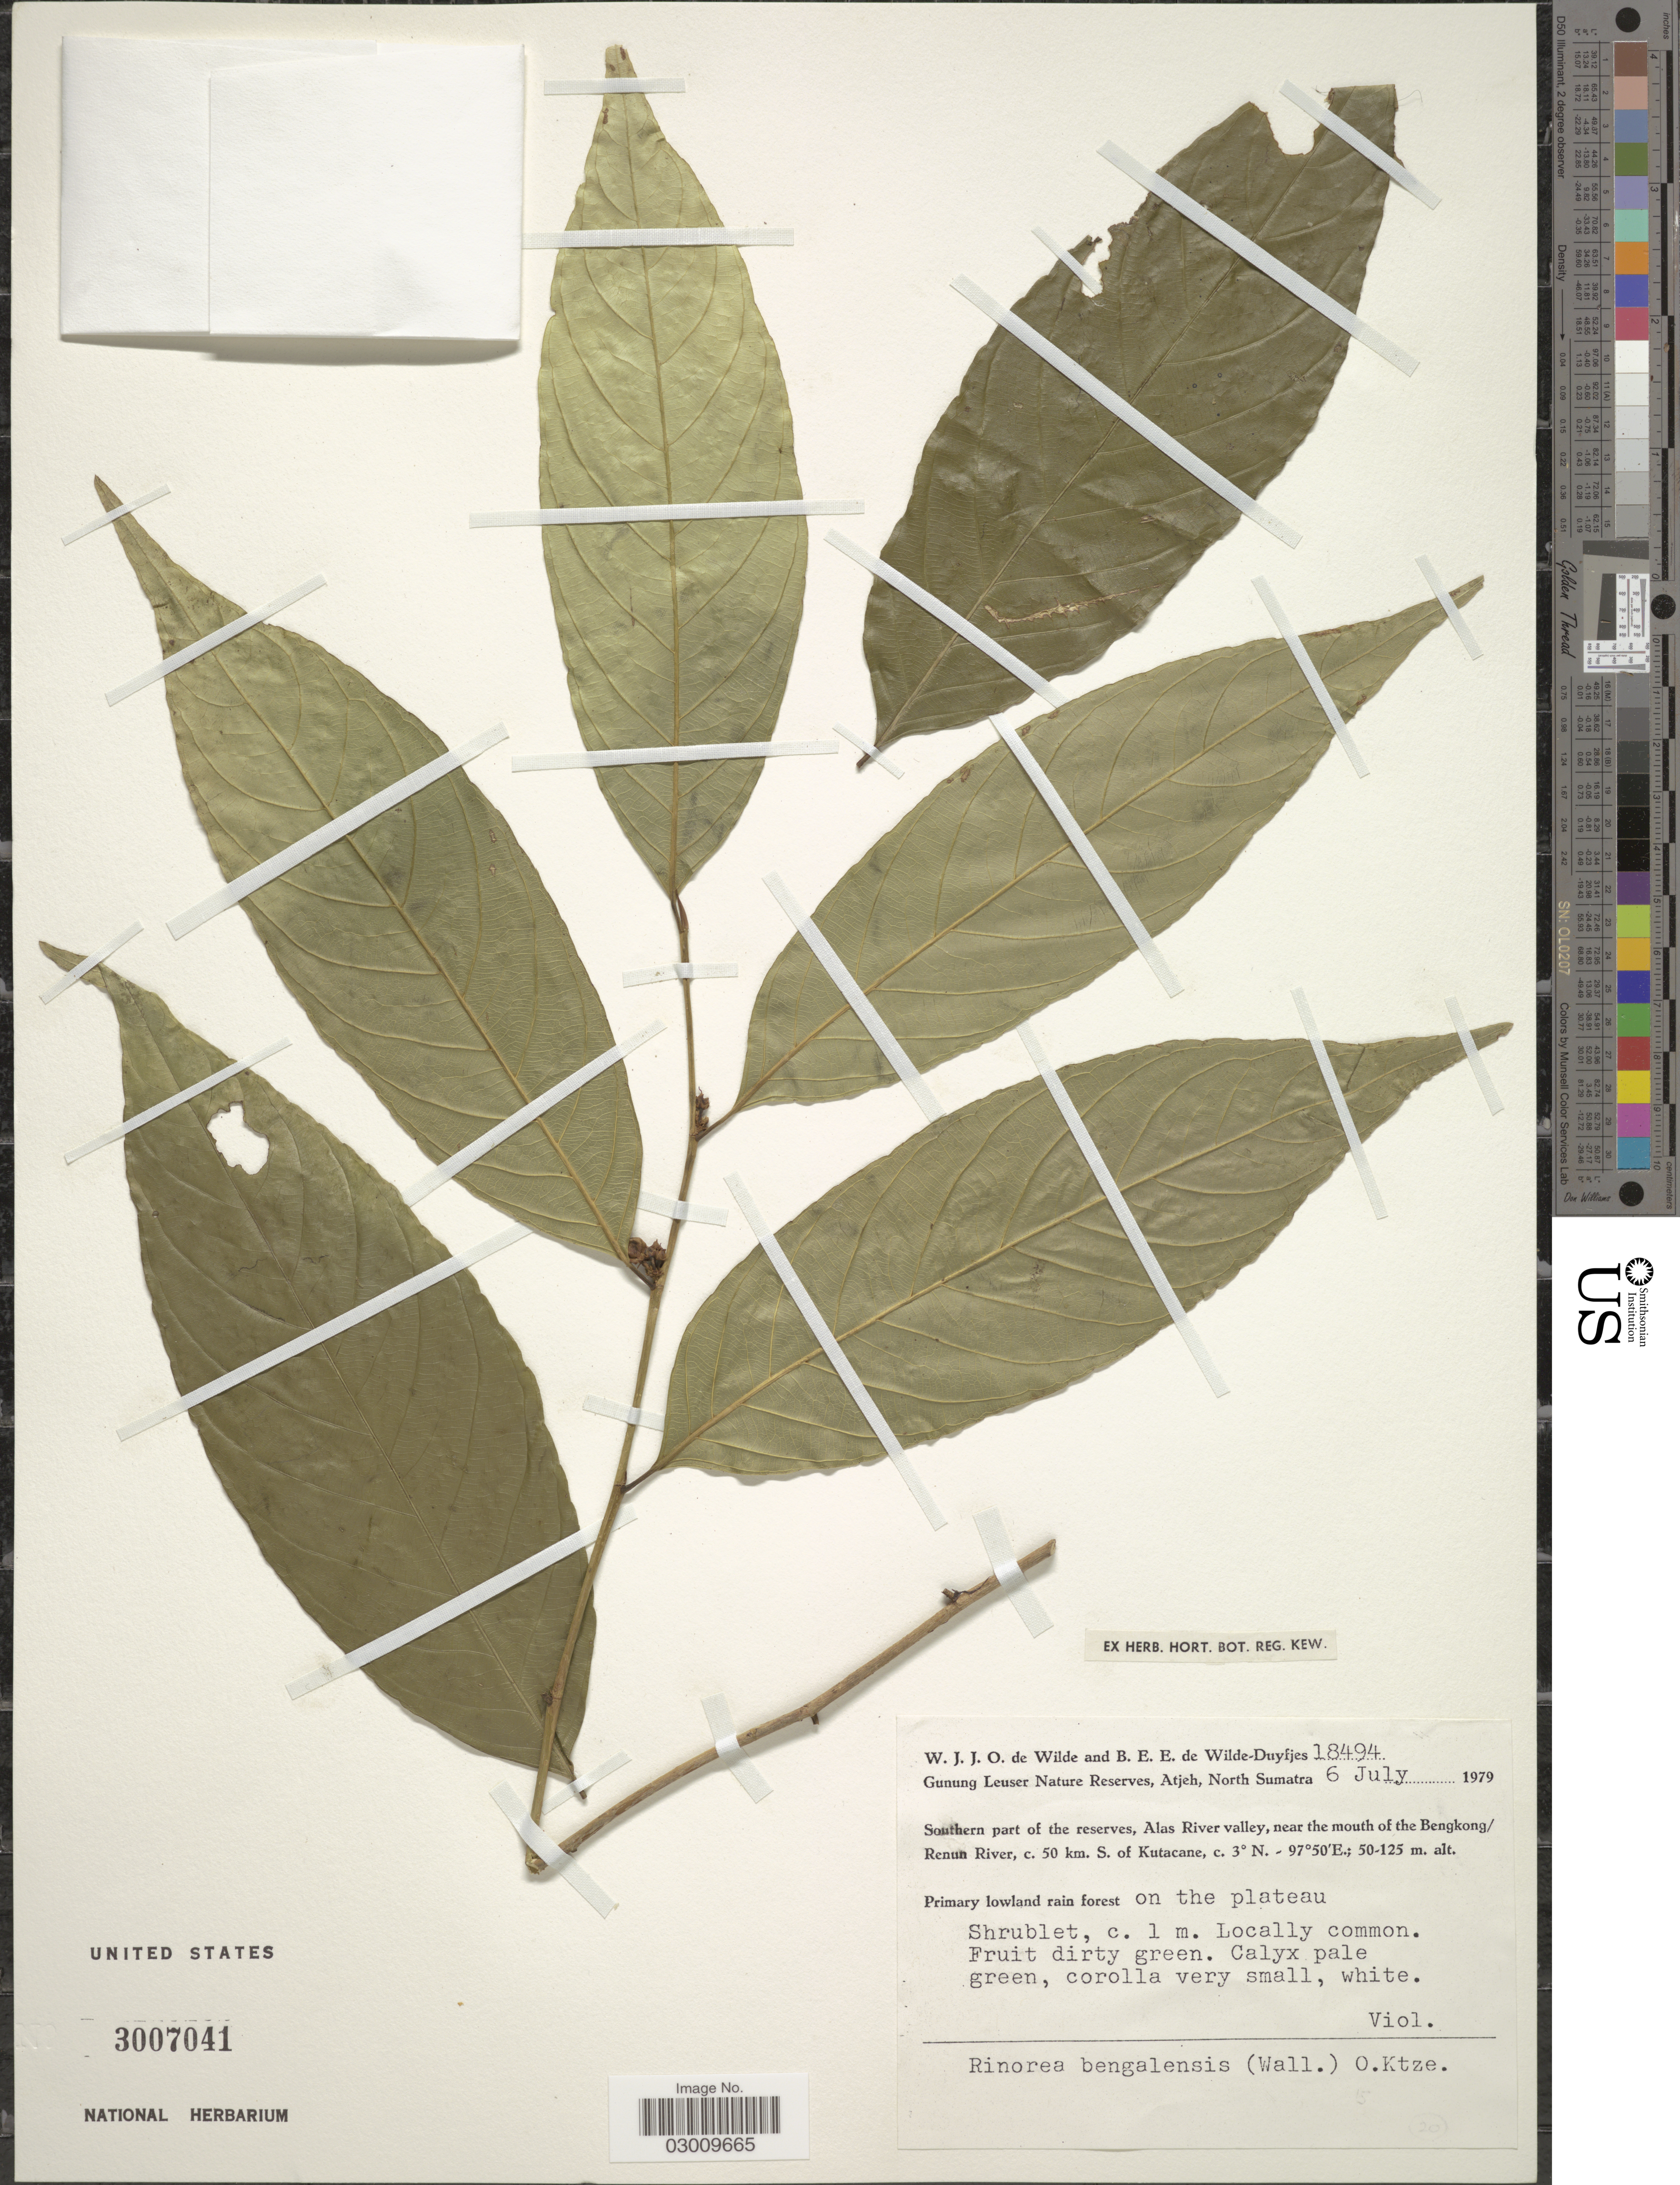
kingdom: Plantae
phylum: Tracheophyta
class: Magnoliopsida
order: Malpighiales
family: Violaceae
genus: Rinorea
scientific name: Rinorea bengalensis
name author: (Wall.) Kuntze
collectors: W. J. de Wilde & B. E. de Wilde-Duyfjes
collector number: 18494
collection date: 1979-07-06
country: Indonesia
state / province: Sumatra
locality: Gunung Leuser Nature Reserves, Atjeh, North Sumatra. Southern part of the reserves, Alas River valley, near the mouth of the Bengkong/ Renun River, c. 50 km. S. of Kutacane. On the plateau.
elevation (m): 50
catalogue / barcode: US 3007041